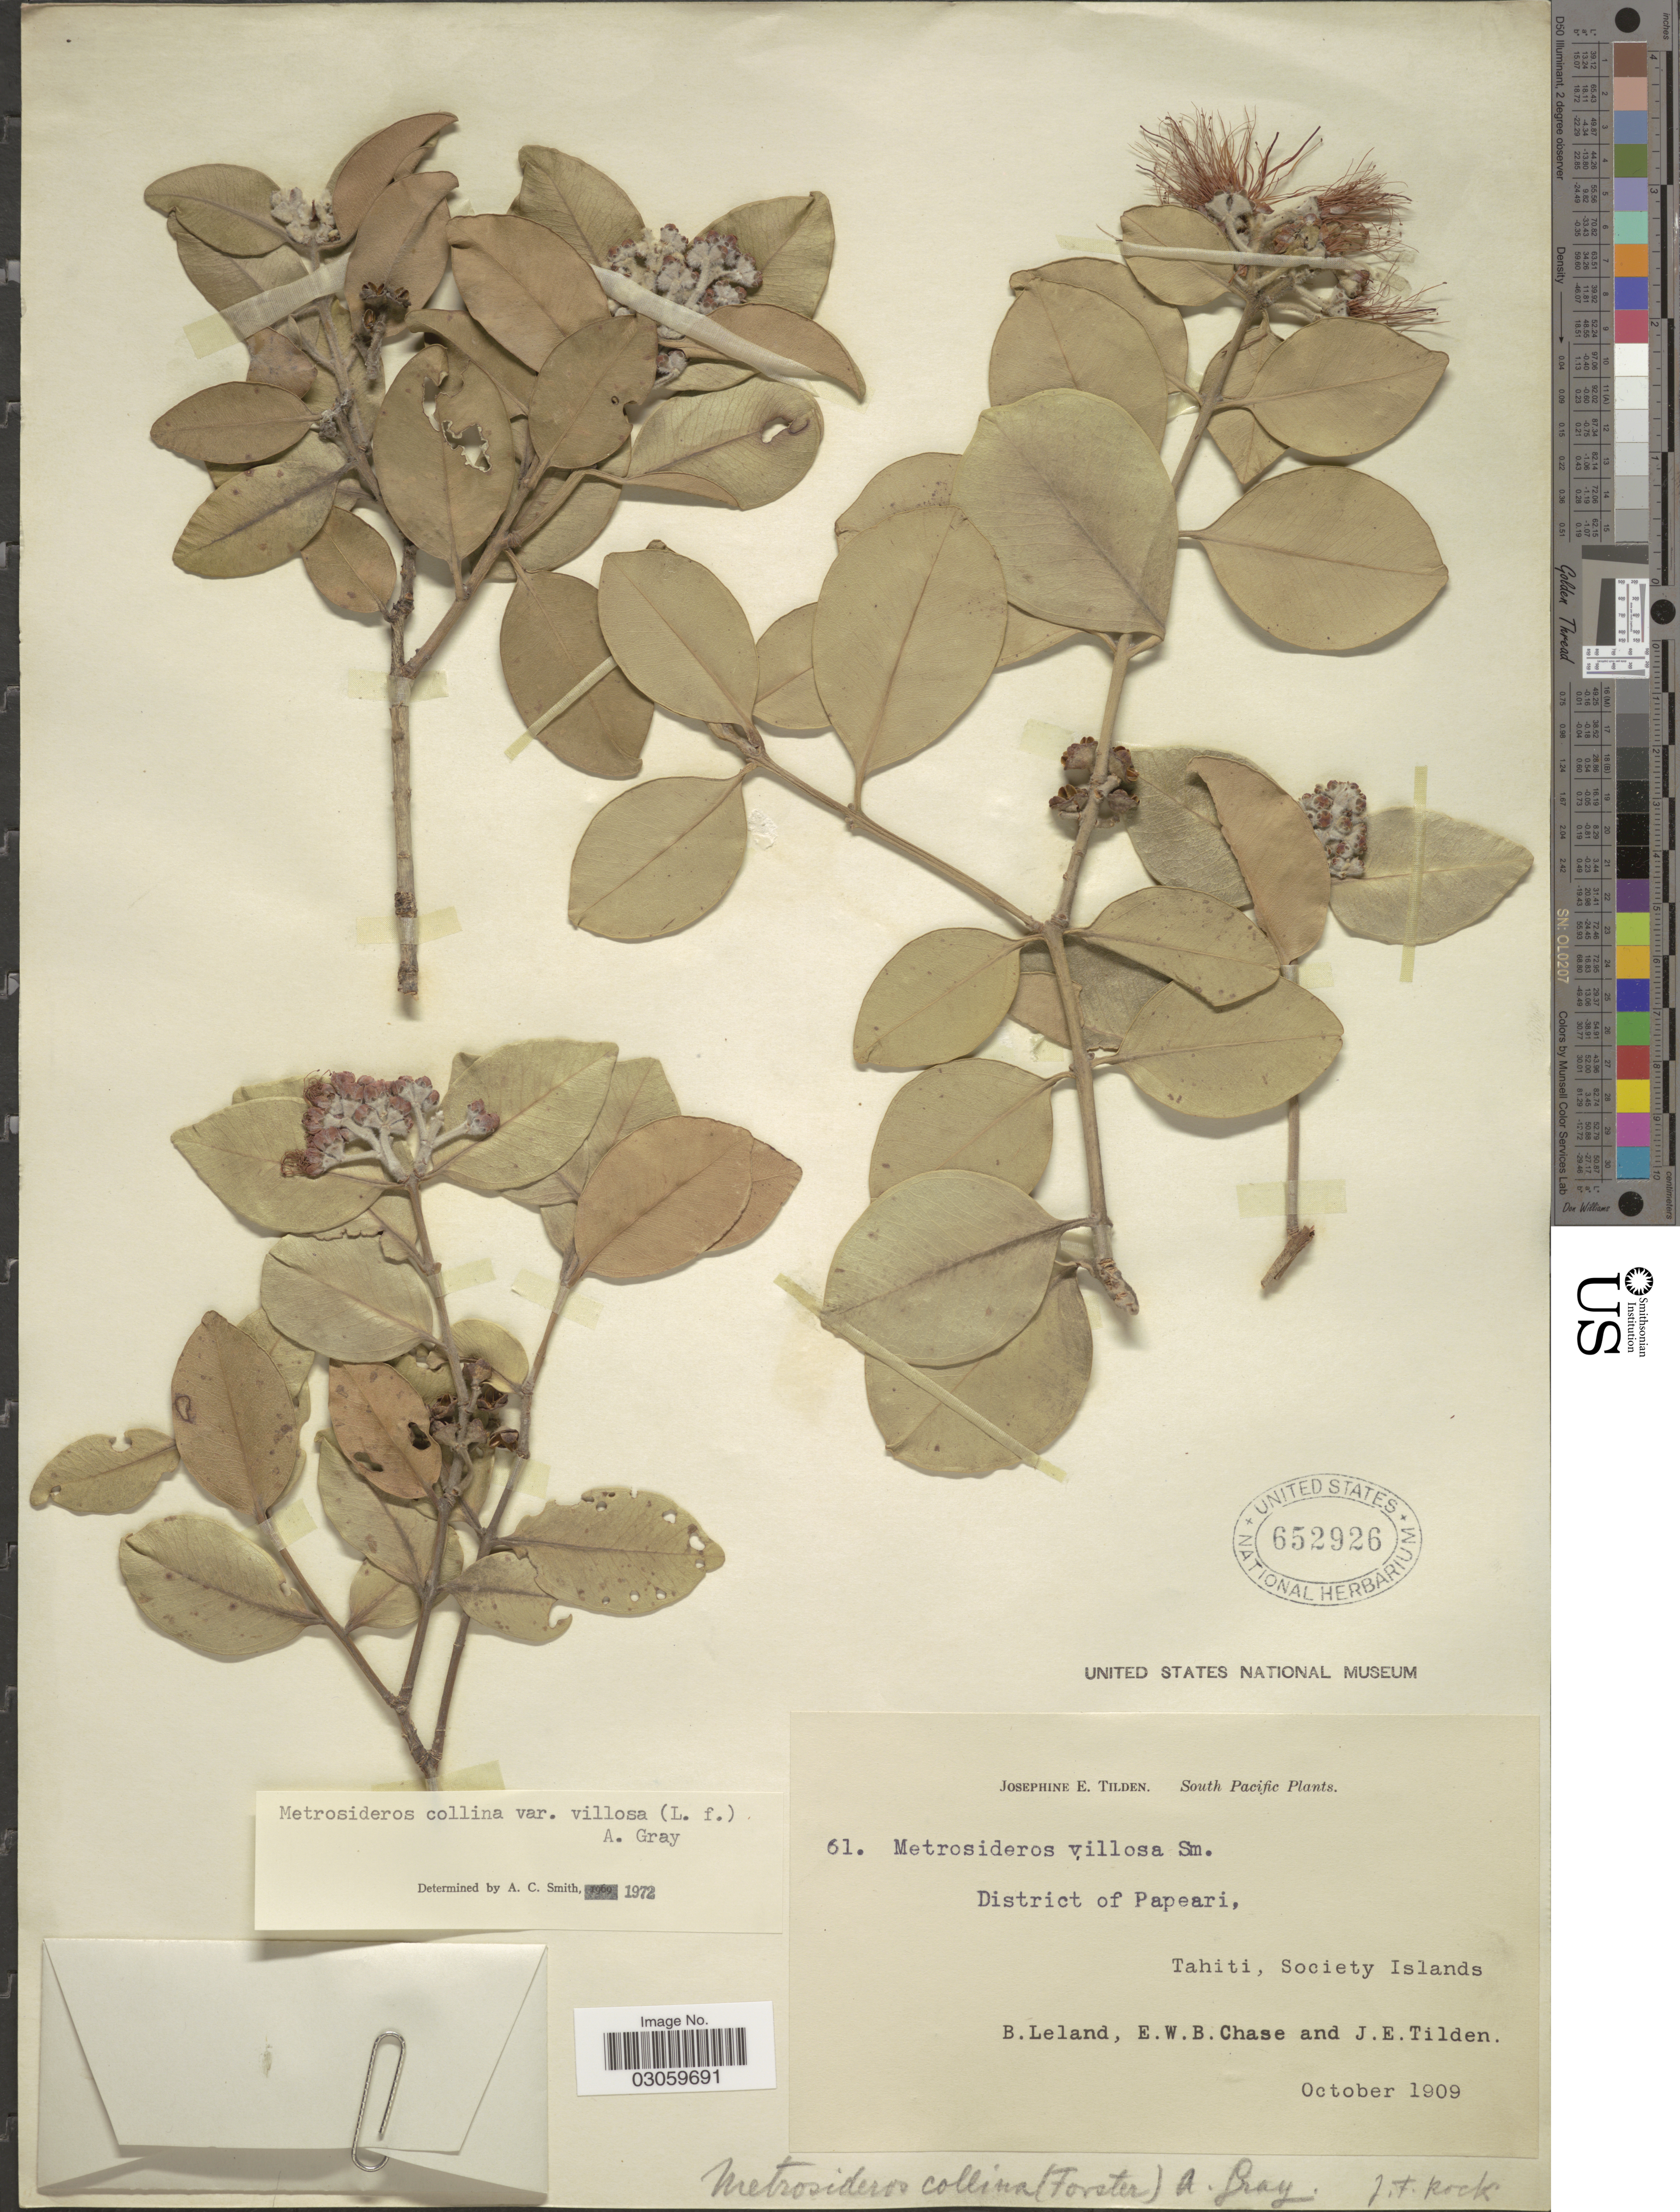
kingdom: Plantae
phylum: Tracheophyta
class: Magnoliopsida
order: Myrtales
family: Myrtaceae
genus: Metrosideros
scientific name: Metrosideros villosa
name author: (L. f.) Sm.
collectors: B. Leland, E. W. Chase & J. E. Tilden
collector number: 61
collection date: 1909-10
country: French Polynesia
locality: District of Papeari, Tahiti, Society Islands.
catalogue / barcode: US 652926